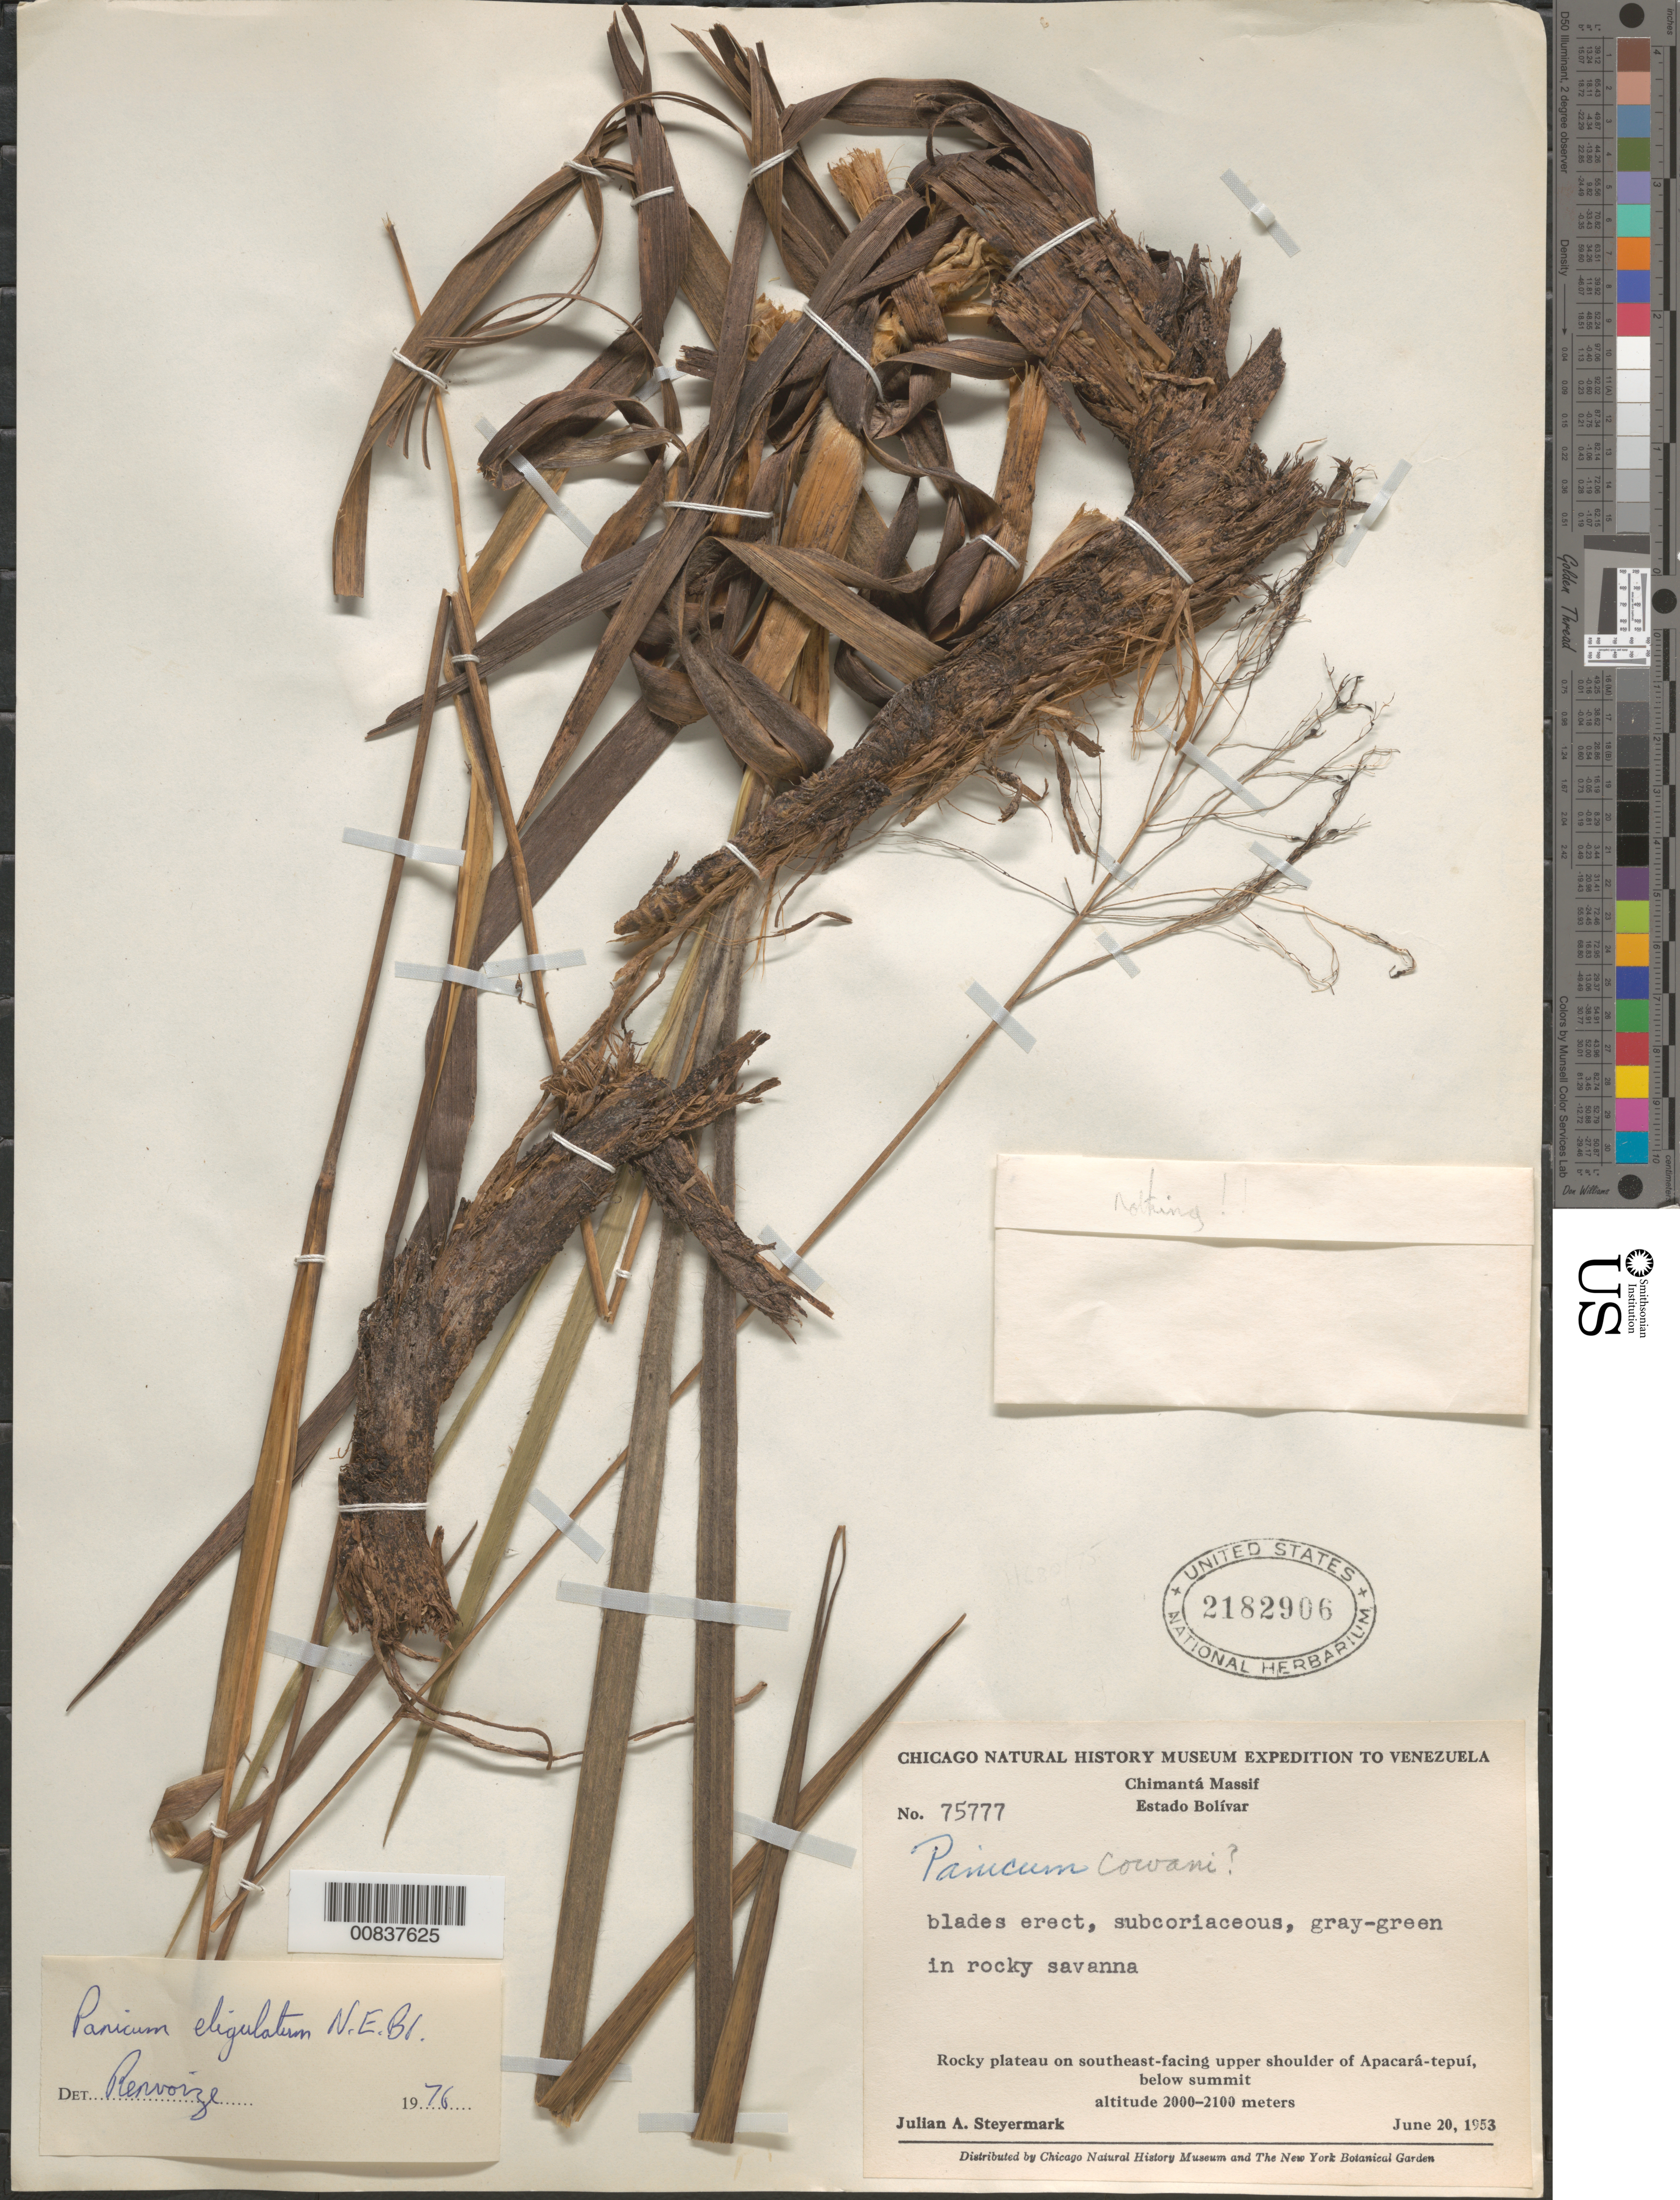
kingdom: Plantae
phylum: Tracheophyta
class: Liliopsida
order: Poales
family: Poaceae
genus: Panicum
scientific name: Panicum eligulatum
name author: N.E. Br.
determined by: Renvoize, S. A.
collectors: J. Steyermark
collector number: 75777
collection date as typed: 20-Jun-53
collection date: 1953-06-20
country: Venezuela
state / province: Bolívar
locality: Chimantá Massif, Apácara-tepuí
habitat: Rocky savanna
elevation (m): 2000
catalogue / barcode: US 2182906